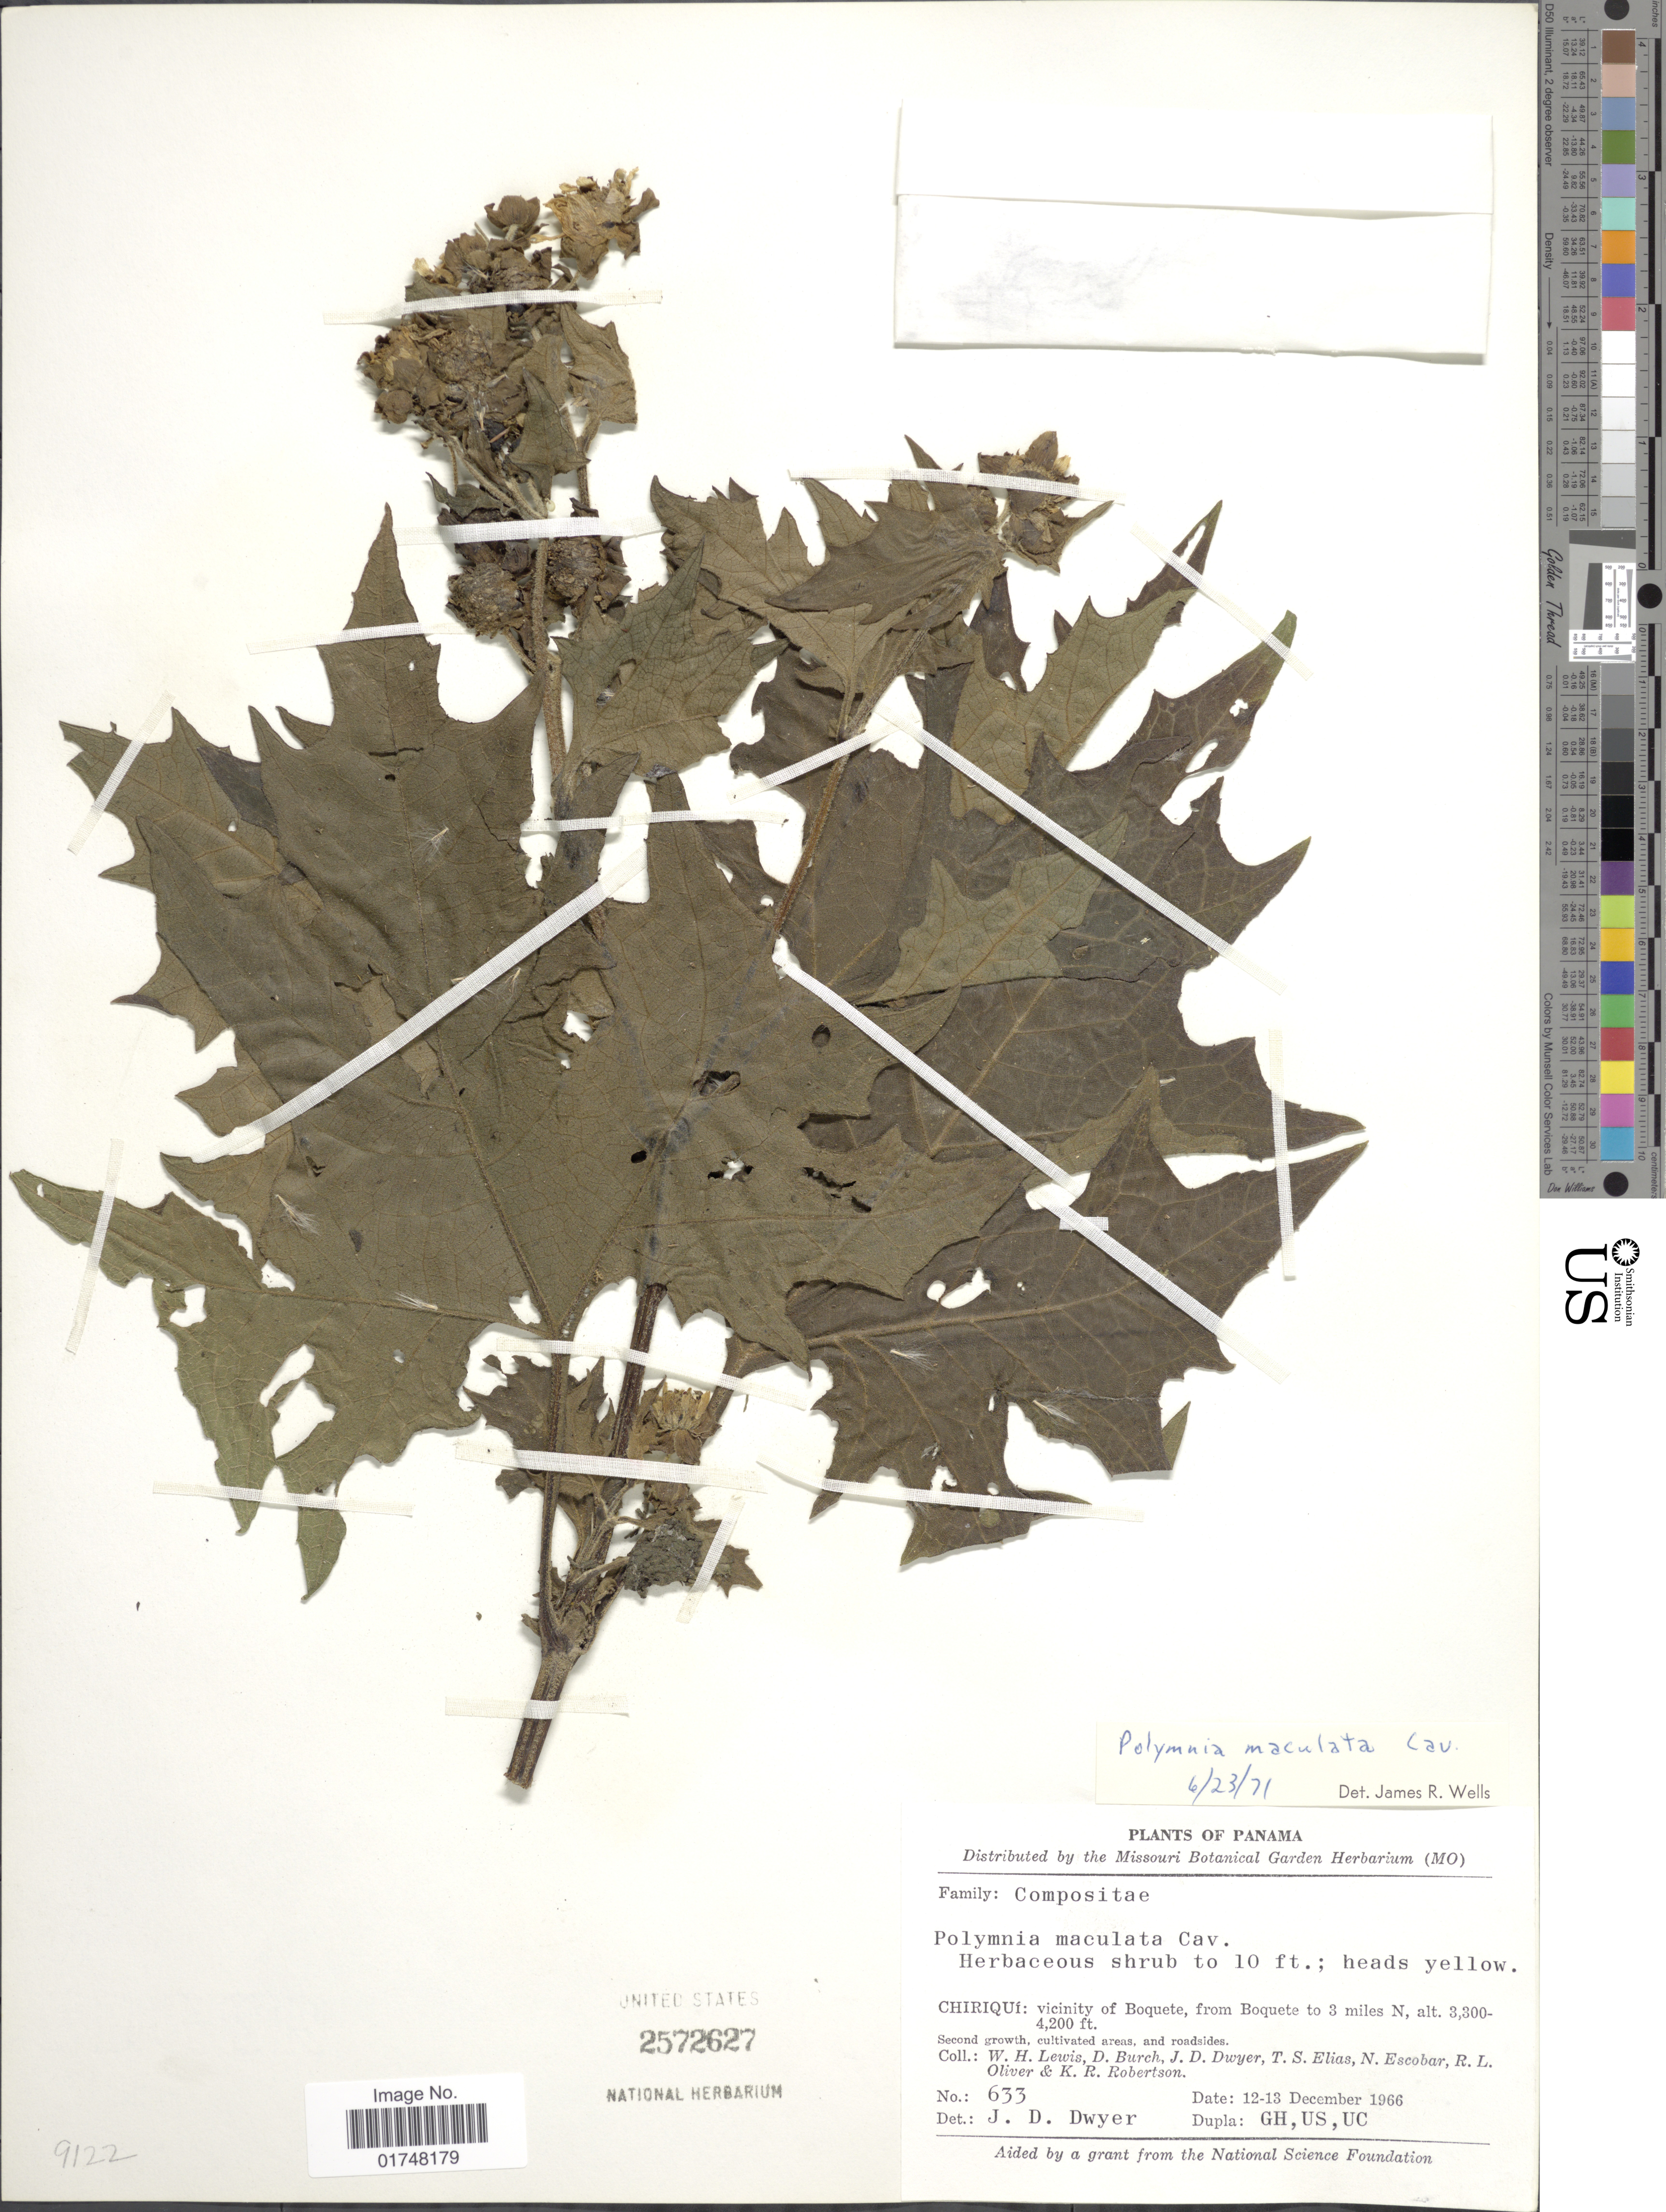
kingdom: Plantae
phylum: Tracheophyta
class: Magnoliopsida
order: Asterales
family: Asteraceae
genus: Smallanthus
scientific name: Smallanthus maculatus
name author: (Cav.) H. Rob.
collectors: W. H. Lewis, D. Burch, J. D. Dwyer, T. S. Elias & et al.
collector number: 633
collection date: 1966-12-12/1966-12-13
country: Panama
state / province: Chiriqui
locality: Vicinity of Boquete, from Boquete to 3 miles N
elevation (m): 1006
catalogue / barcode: US 2572627